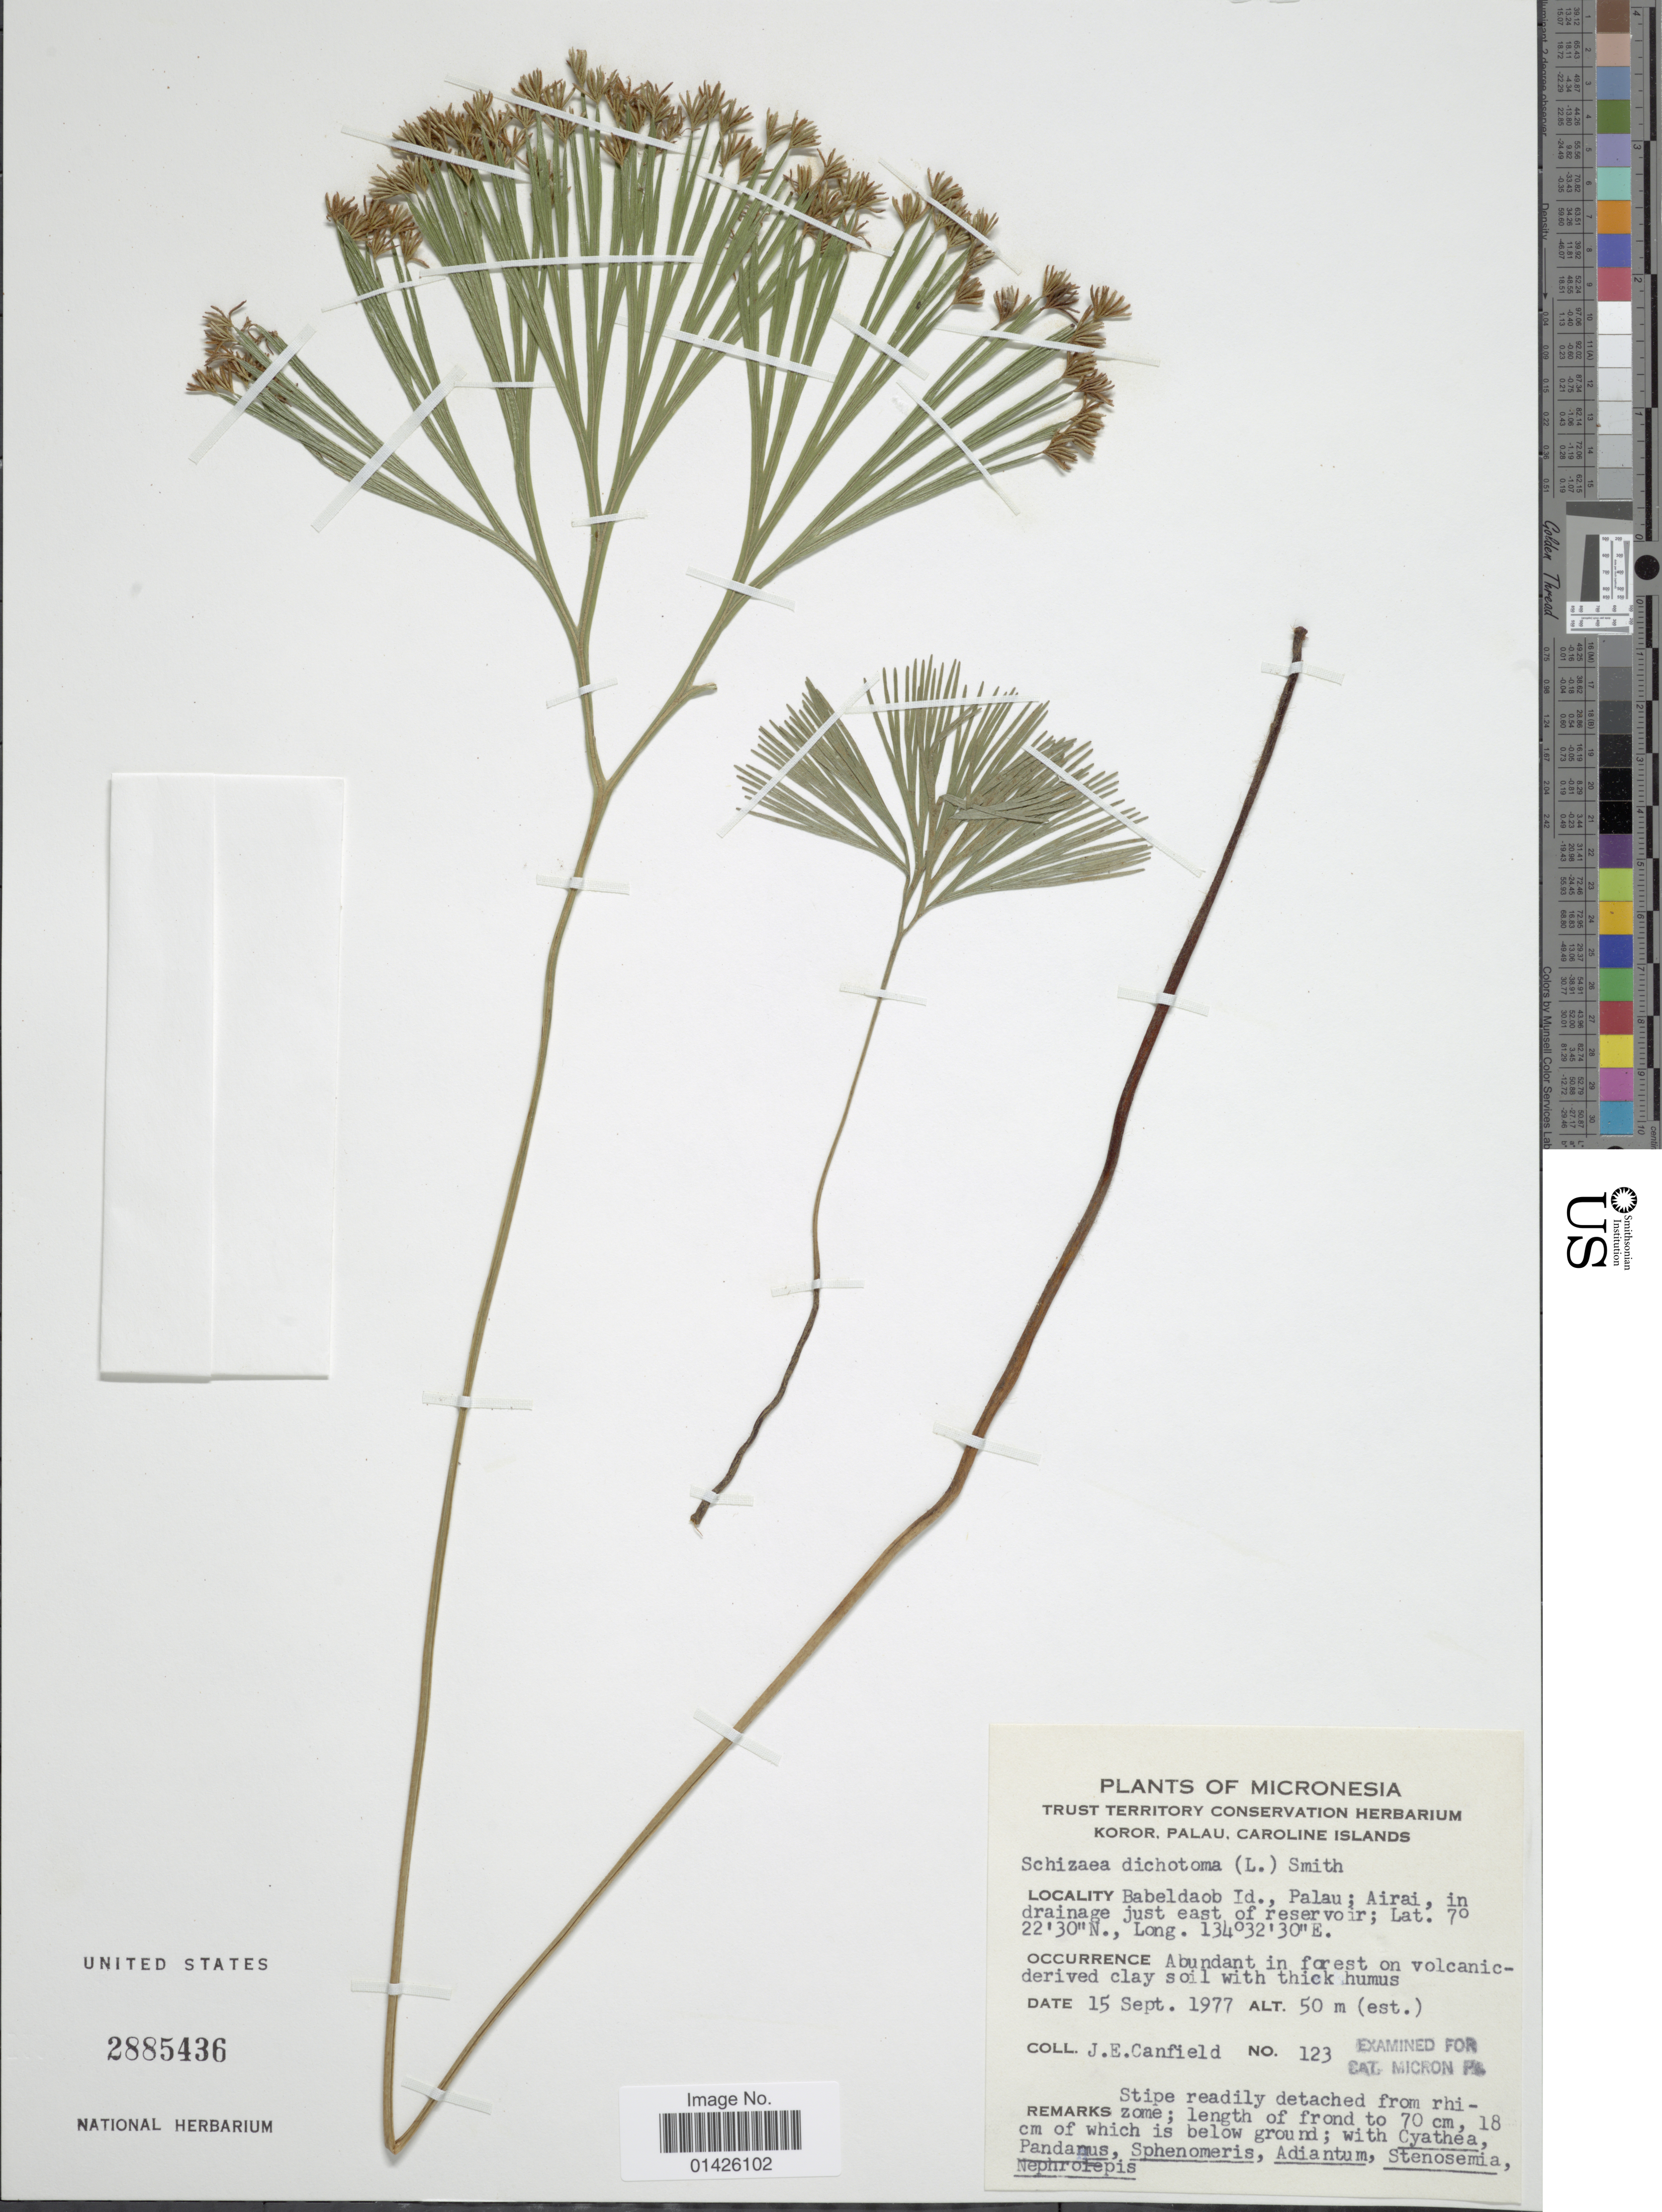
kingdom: Plantae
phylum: Tracheophyta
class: Polypodiopsida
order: Schizaeales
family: Schizaeaceae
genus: Schizaea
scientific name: Schizaea dichotoma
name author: (L.) J. Sm.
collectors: J. E. Canfield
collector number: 123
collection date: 1977-09-15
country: Palau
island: Babeldaob [Babelthuap]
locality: Micronesia, Koror, Palau, Caroline Islands, Babeldaob Id., Palau; Airai, in drainage just east of reservoir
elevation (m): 50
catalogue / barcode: US 2885436